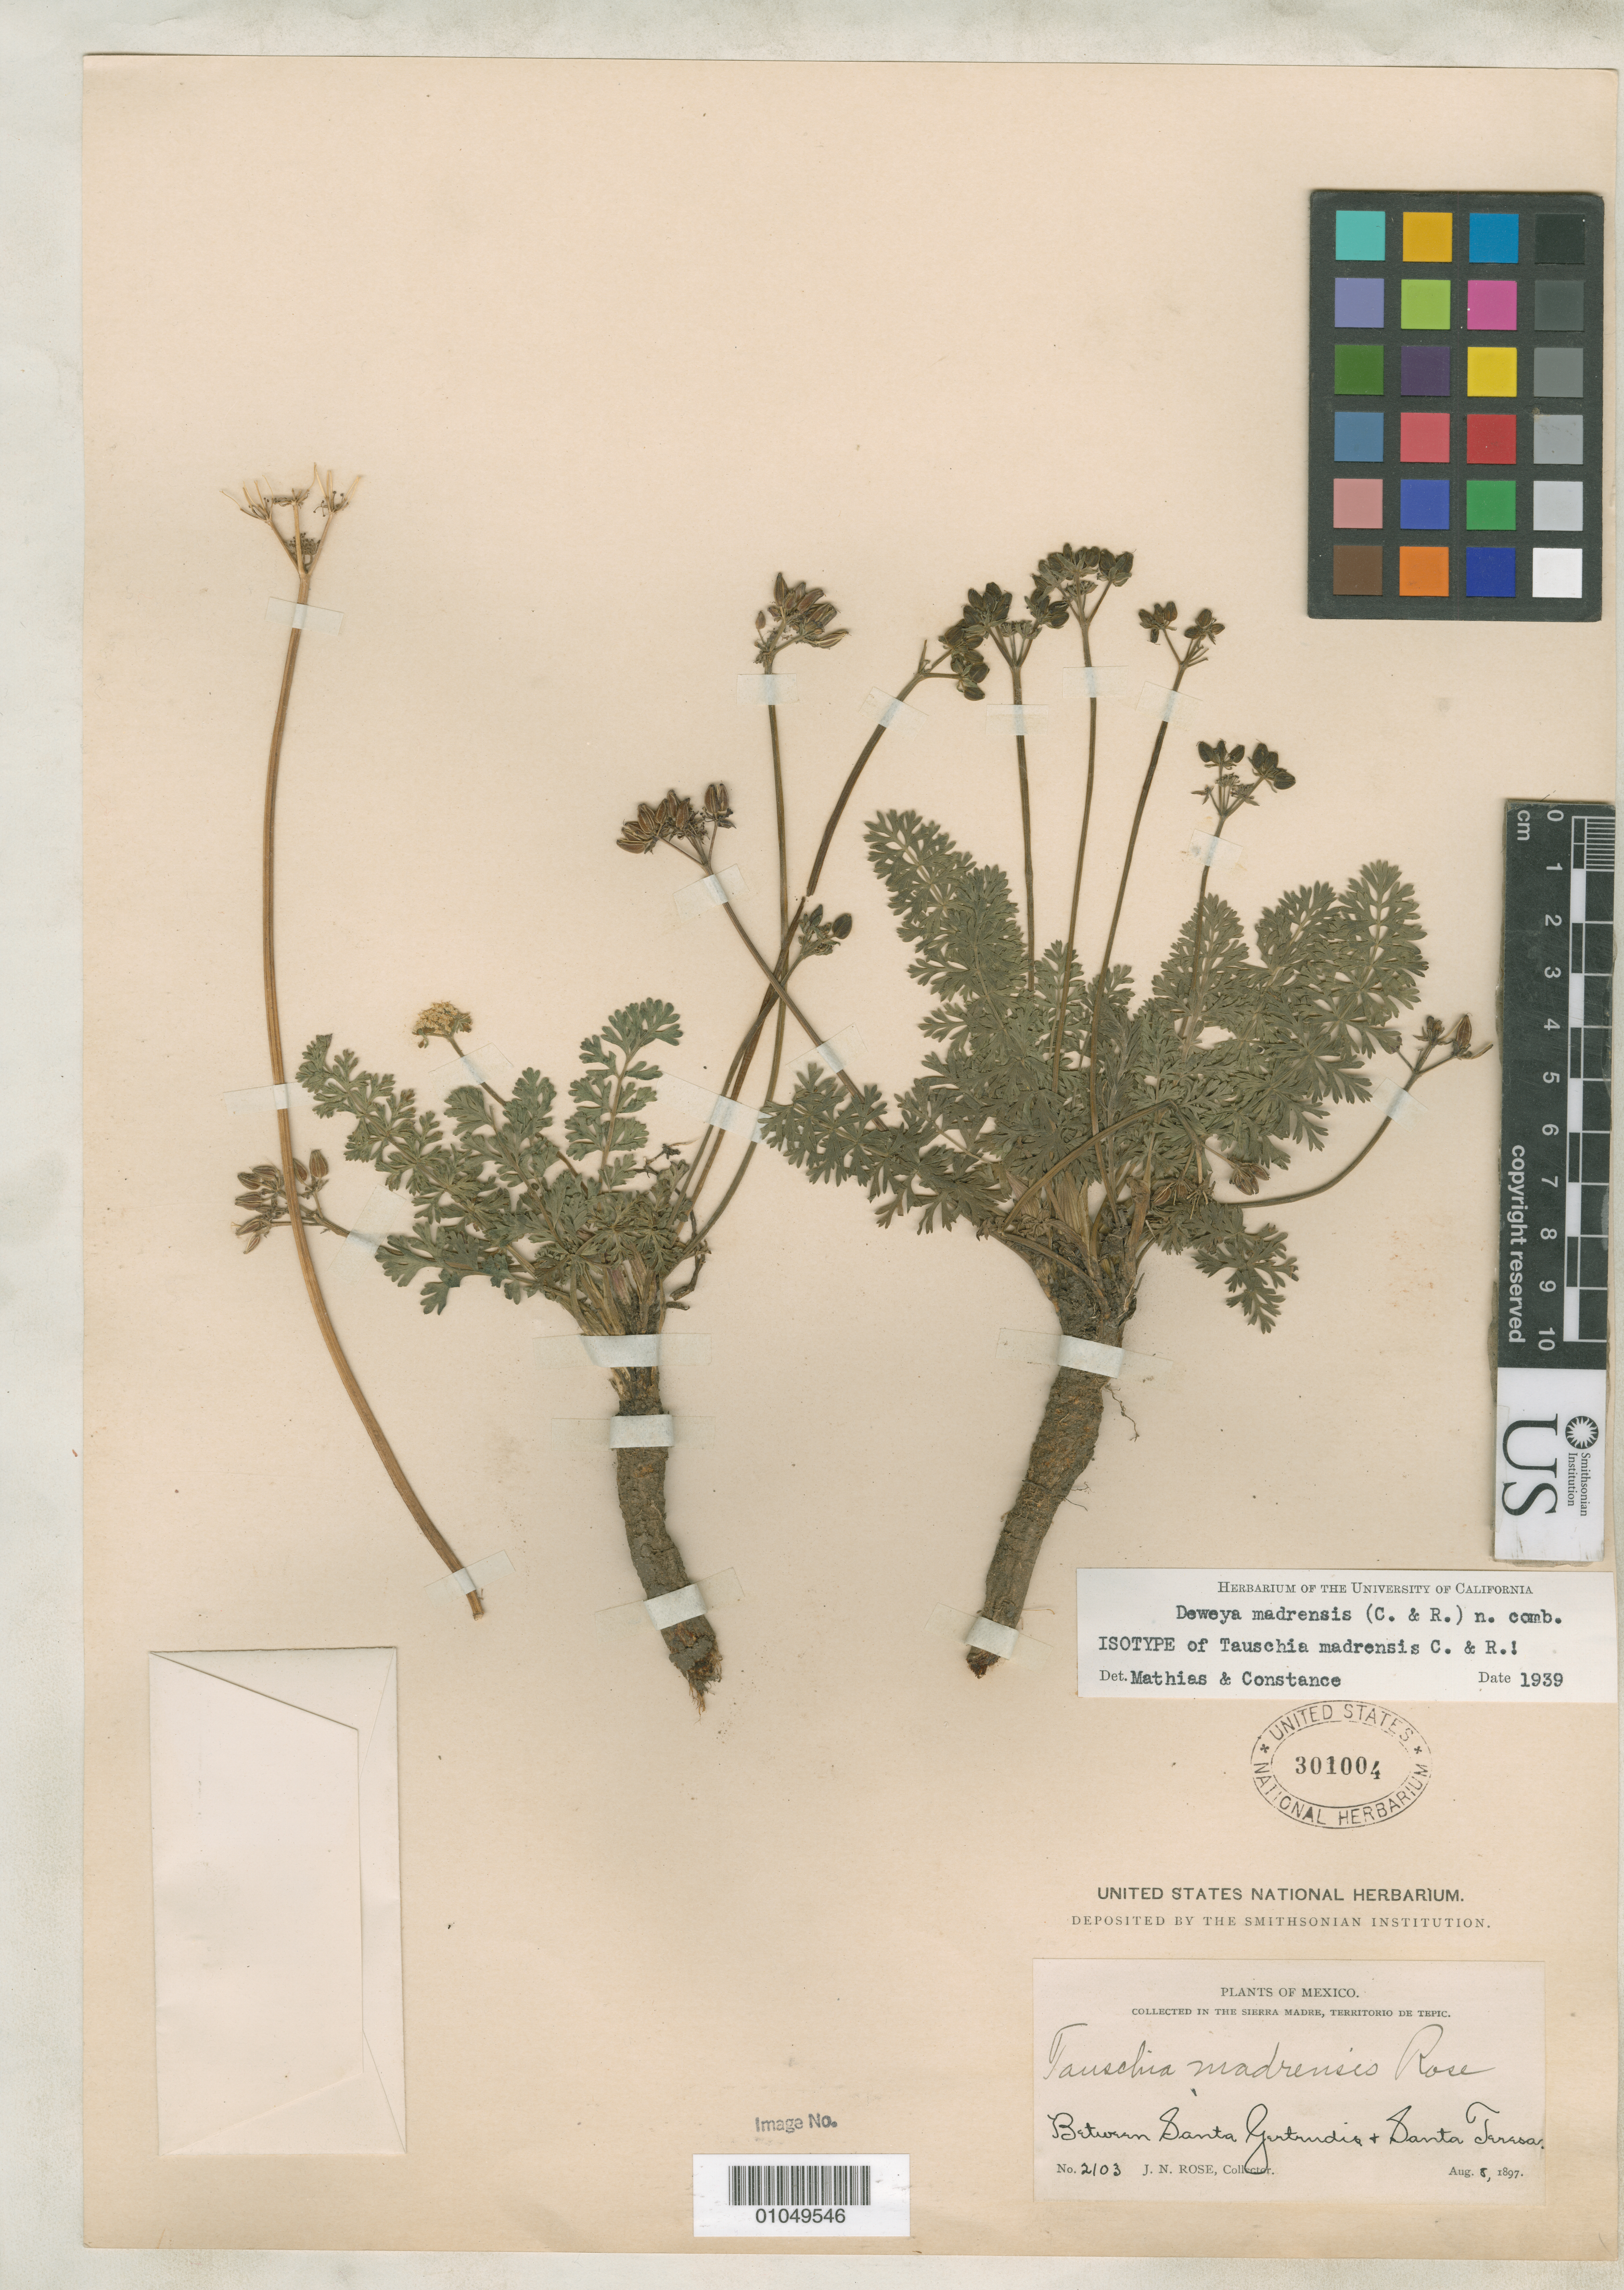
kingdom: Plantae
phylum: Tracheophyta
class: Magnoliopsida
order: Apiales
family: Apiaceae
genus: Tauschia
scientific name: Tauschia madrensis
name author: J.M. Coult. & Rose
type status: Type Collection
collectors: J. N. Rose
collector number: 2103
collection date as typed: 08 Aug 1897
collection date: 1897-08-08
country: Mexico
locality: Between Santa Gertrudia & Santa Teresa.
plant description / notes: Annotated by Mathias & Constance (1939) as "Deweya madrensis (C. & R.) n. comb.", name apparently never published.; One of two original sheets at US; USNH 301005 annotated by Mathias & Constance (1939) as "TYPE", USNH 301004 as "ISOTYPE".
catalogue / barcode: US 301004